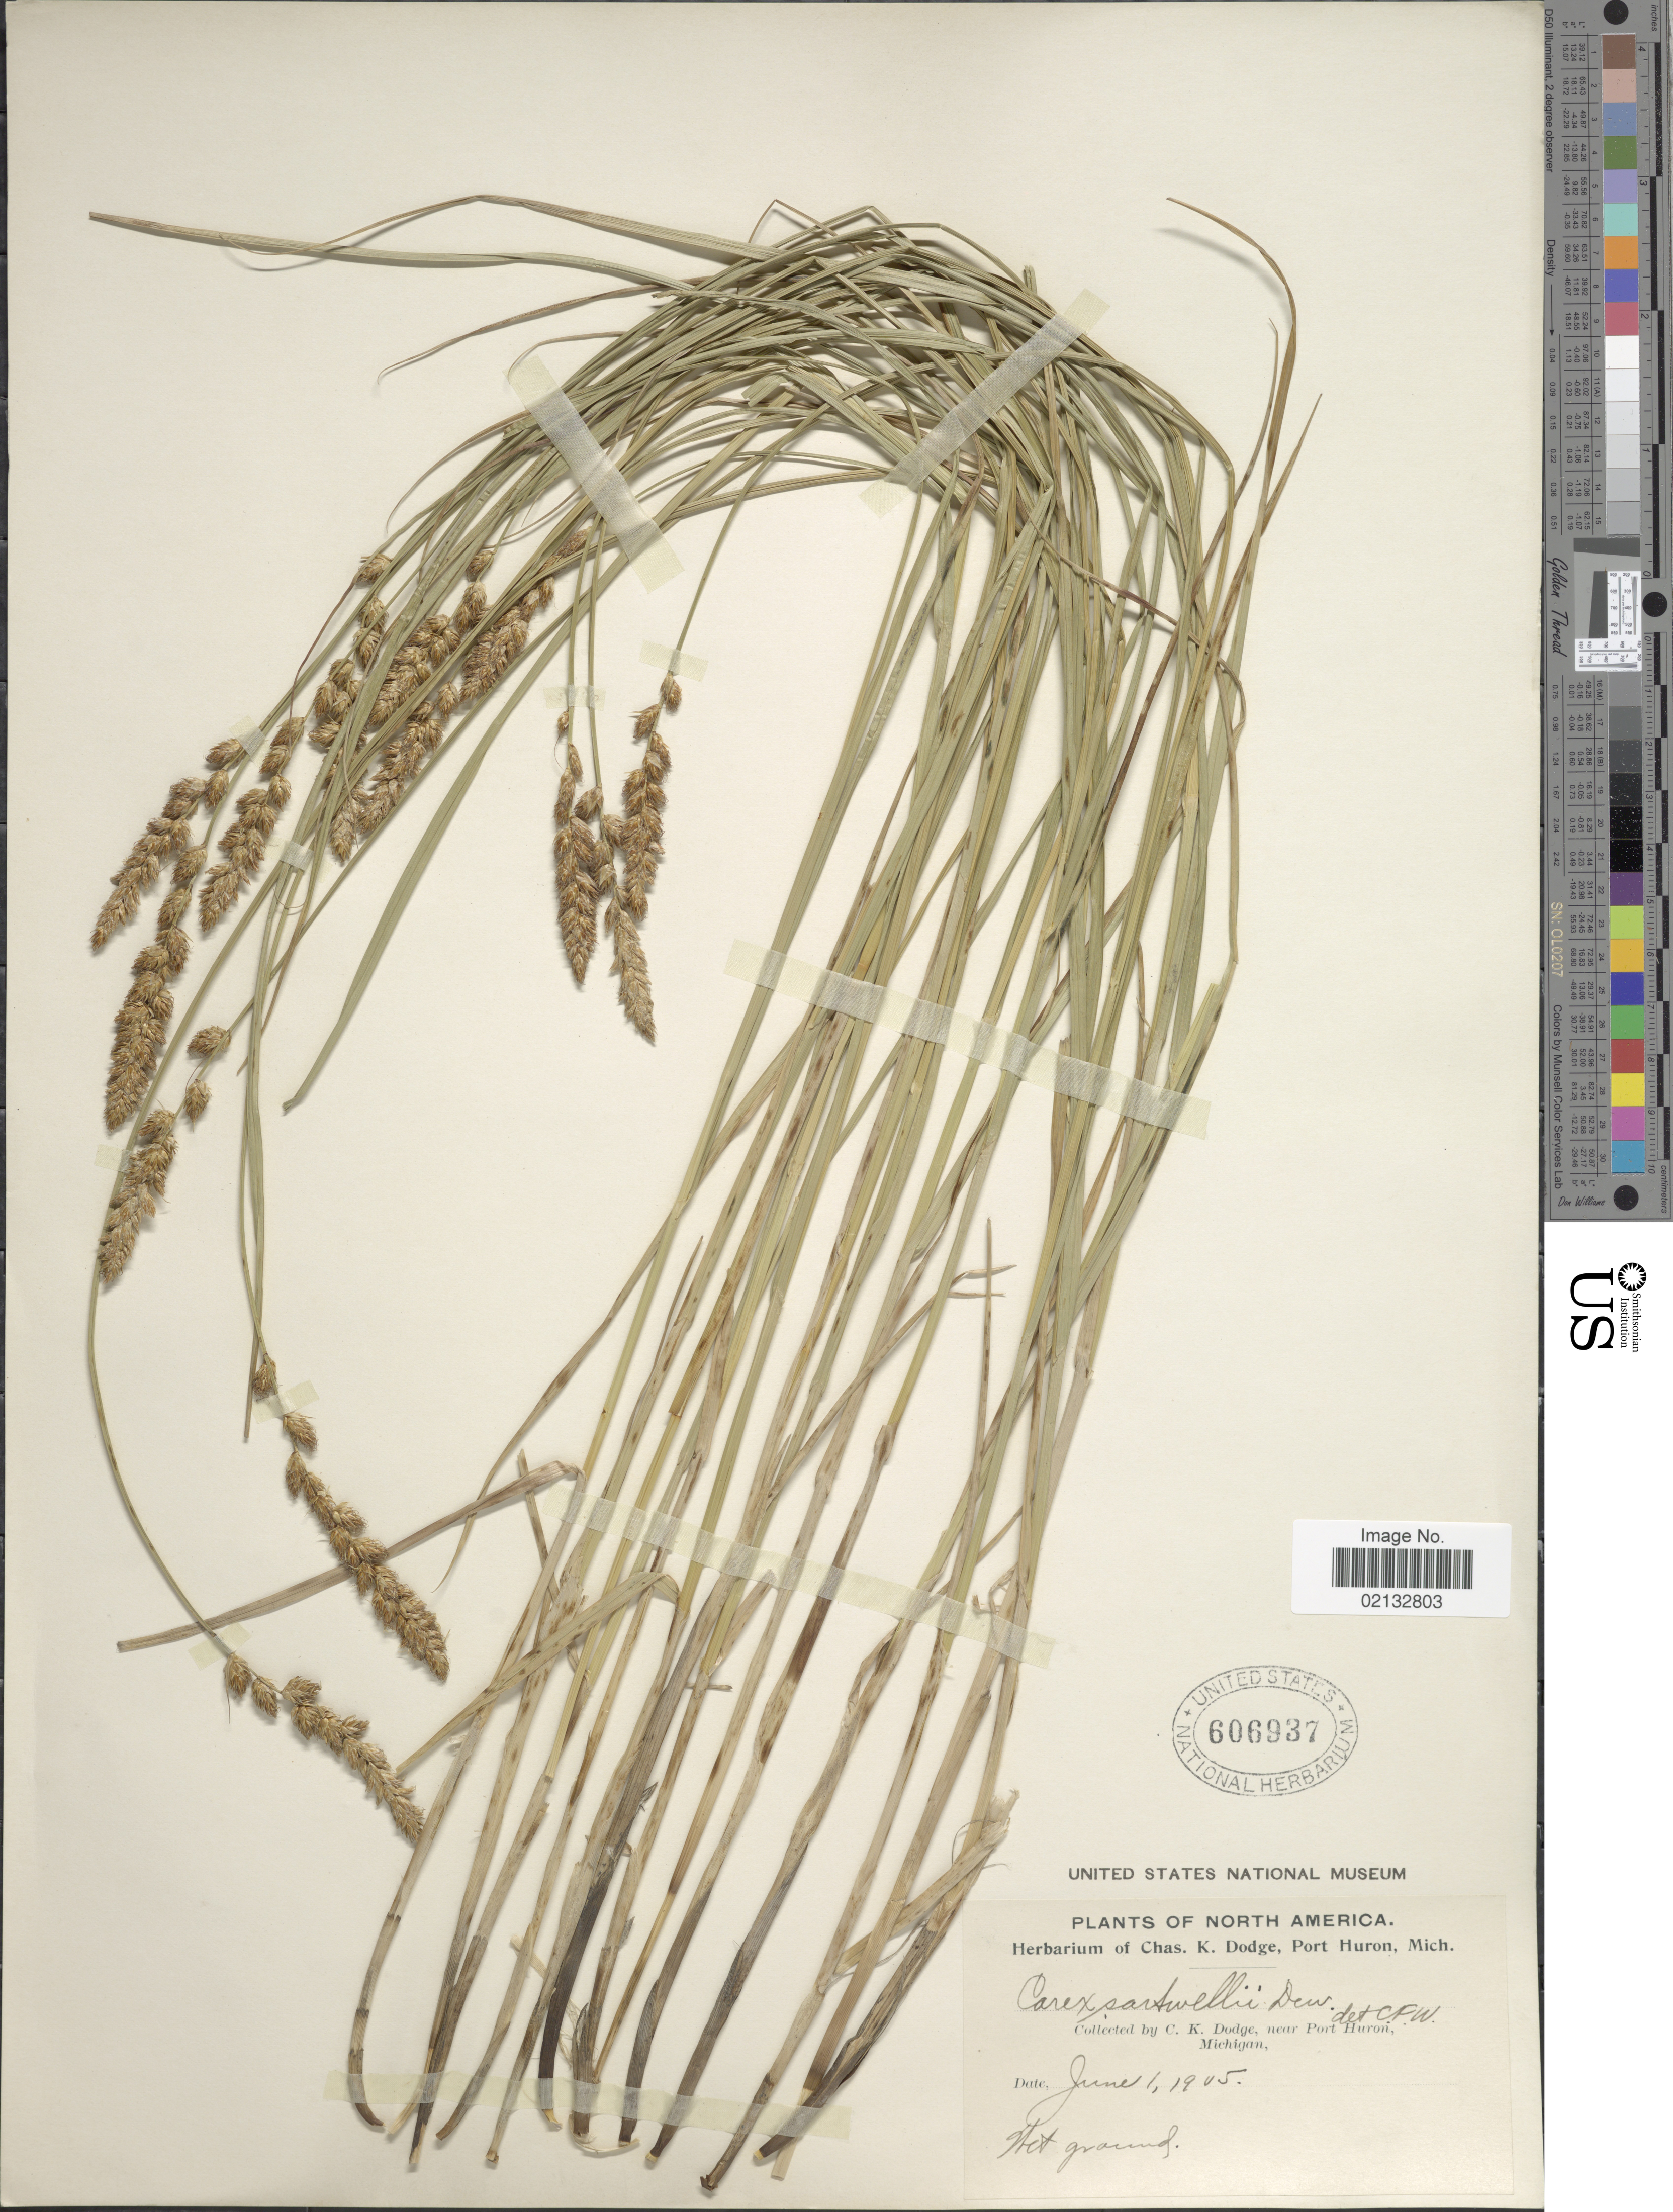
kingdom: Plantae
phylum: Tracheophyta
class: Liliopsida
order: Poales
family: Cyperaceae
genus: Carex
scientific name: Carex sartwellii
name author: Dewey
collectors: C. K. Dodge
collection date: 1905-06-01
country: United States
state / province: Michigan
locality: Near Port Huron.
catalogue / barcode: US 606937